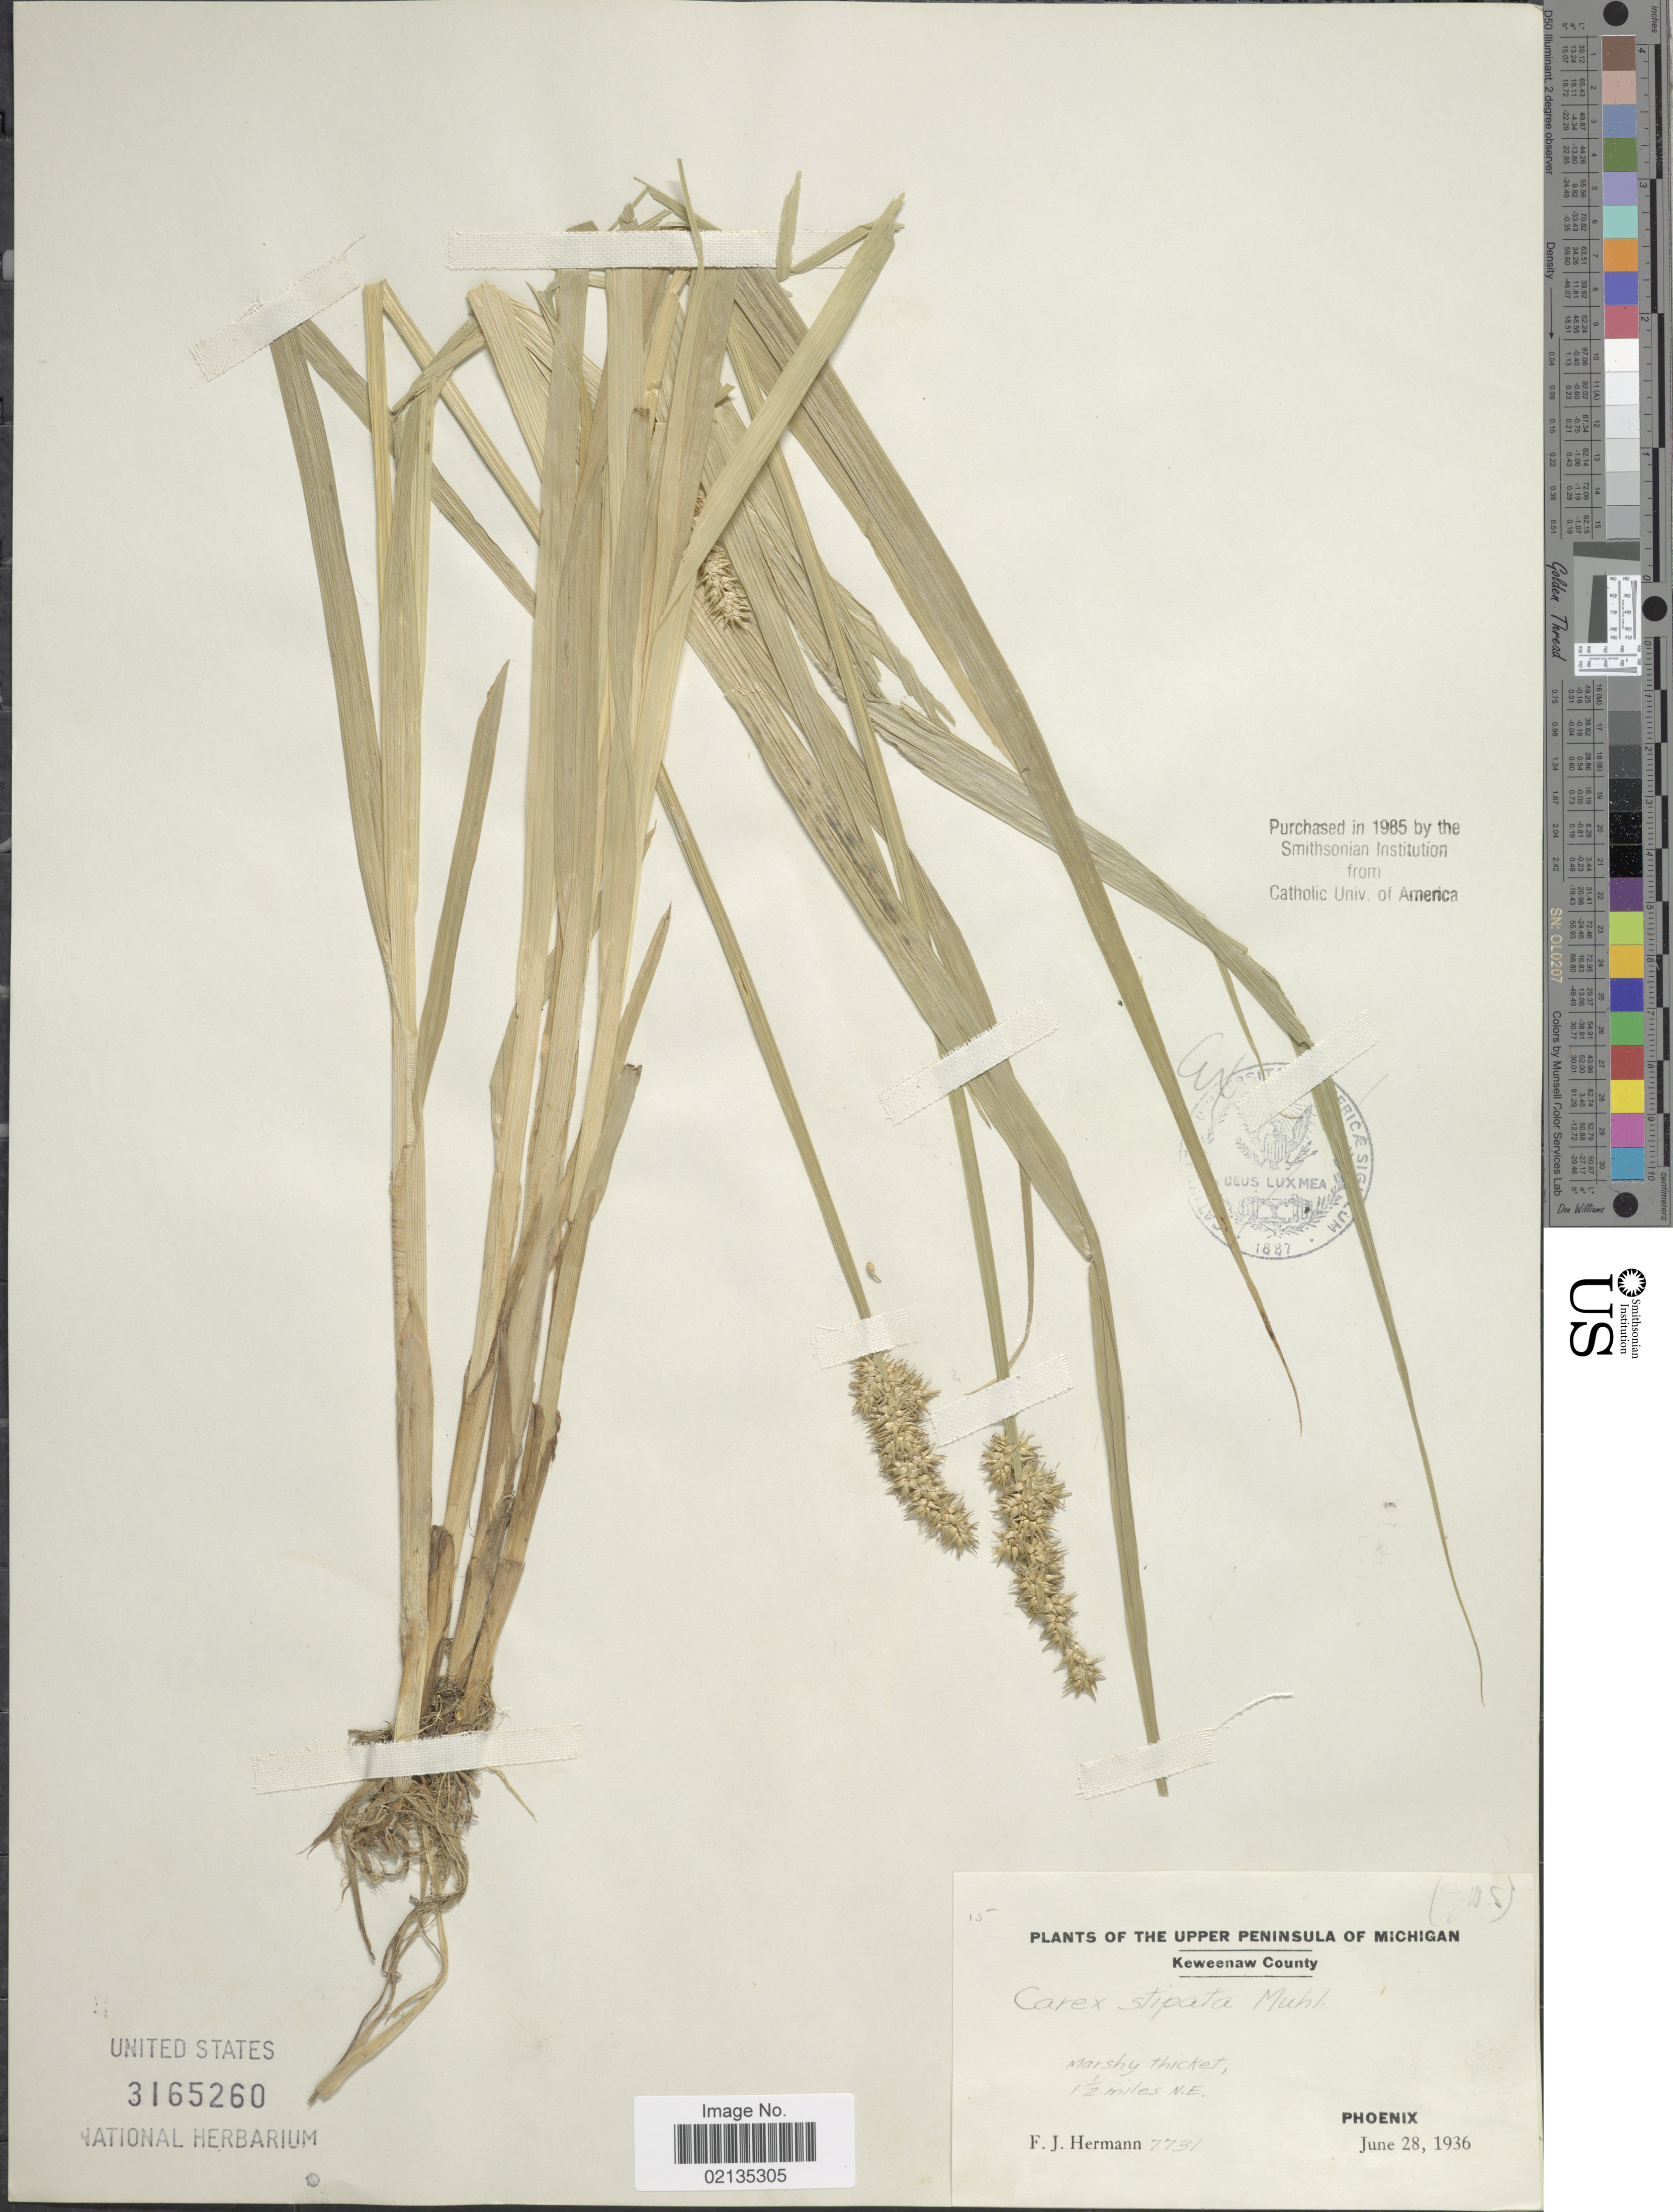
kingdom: Plantae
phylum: Tracheophyta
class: Liliopsida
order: Poales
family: Cyperaceae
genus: Carex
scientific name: Carex stipata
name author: Muhl. ex Willd.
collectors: F. J. Hermann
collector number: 7731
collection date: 1936-06-28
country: United States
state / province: Michigan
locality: Upper Peninsula of Michigan, Keweenaw County, marshy thickets, 1 1/2 miles N.E. Phoenix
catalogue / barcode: US 3165260